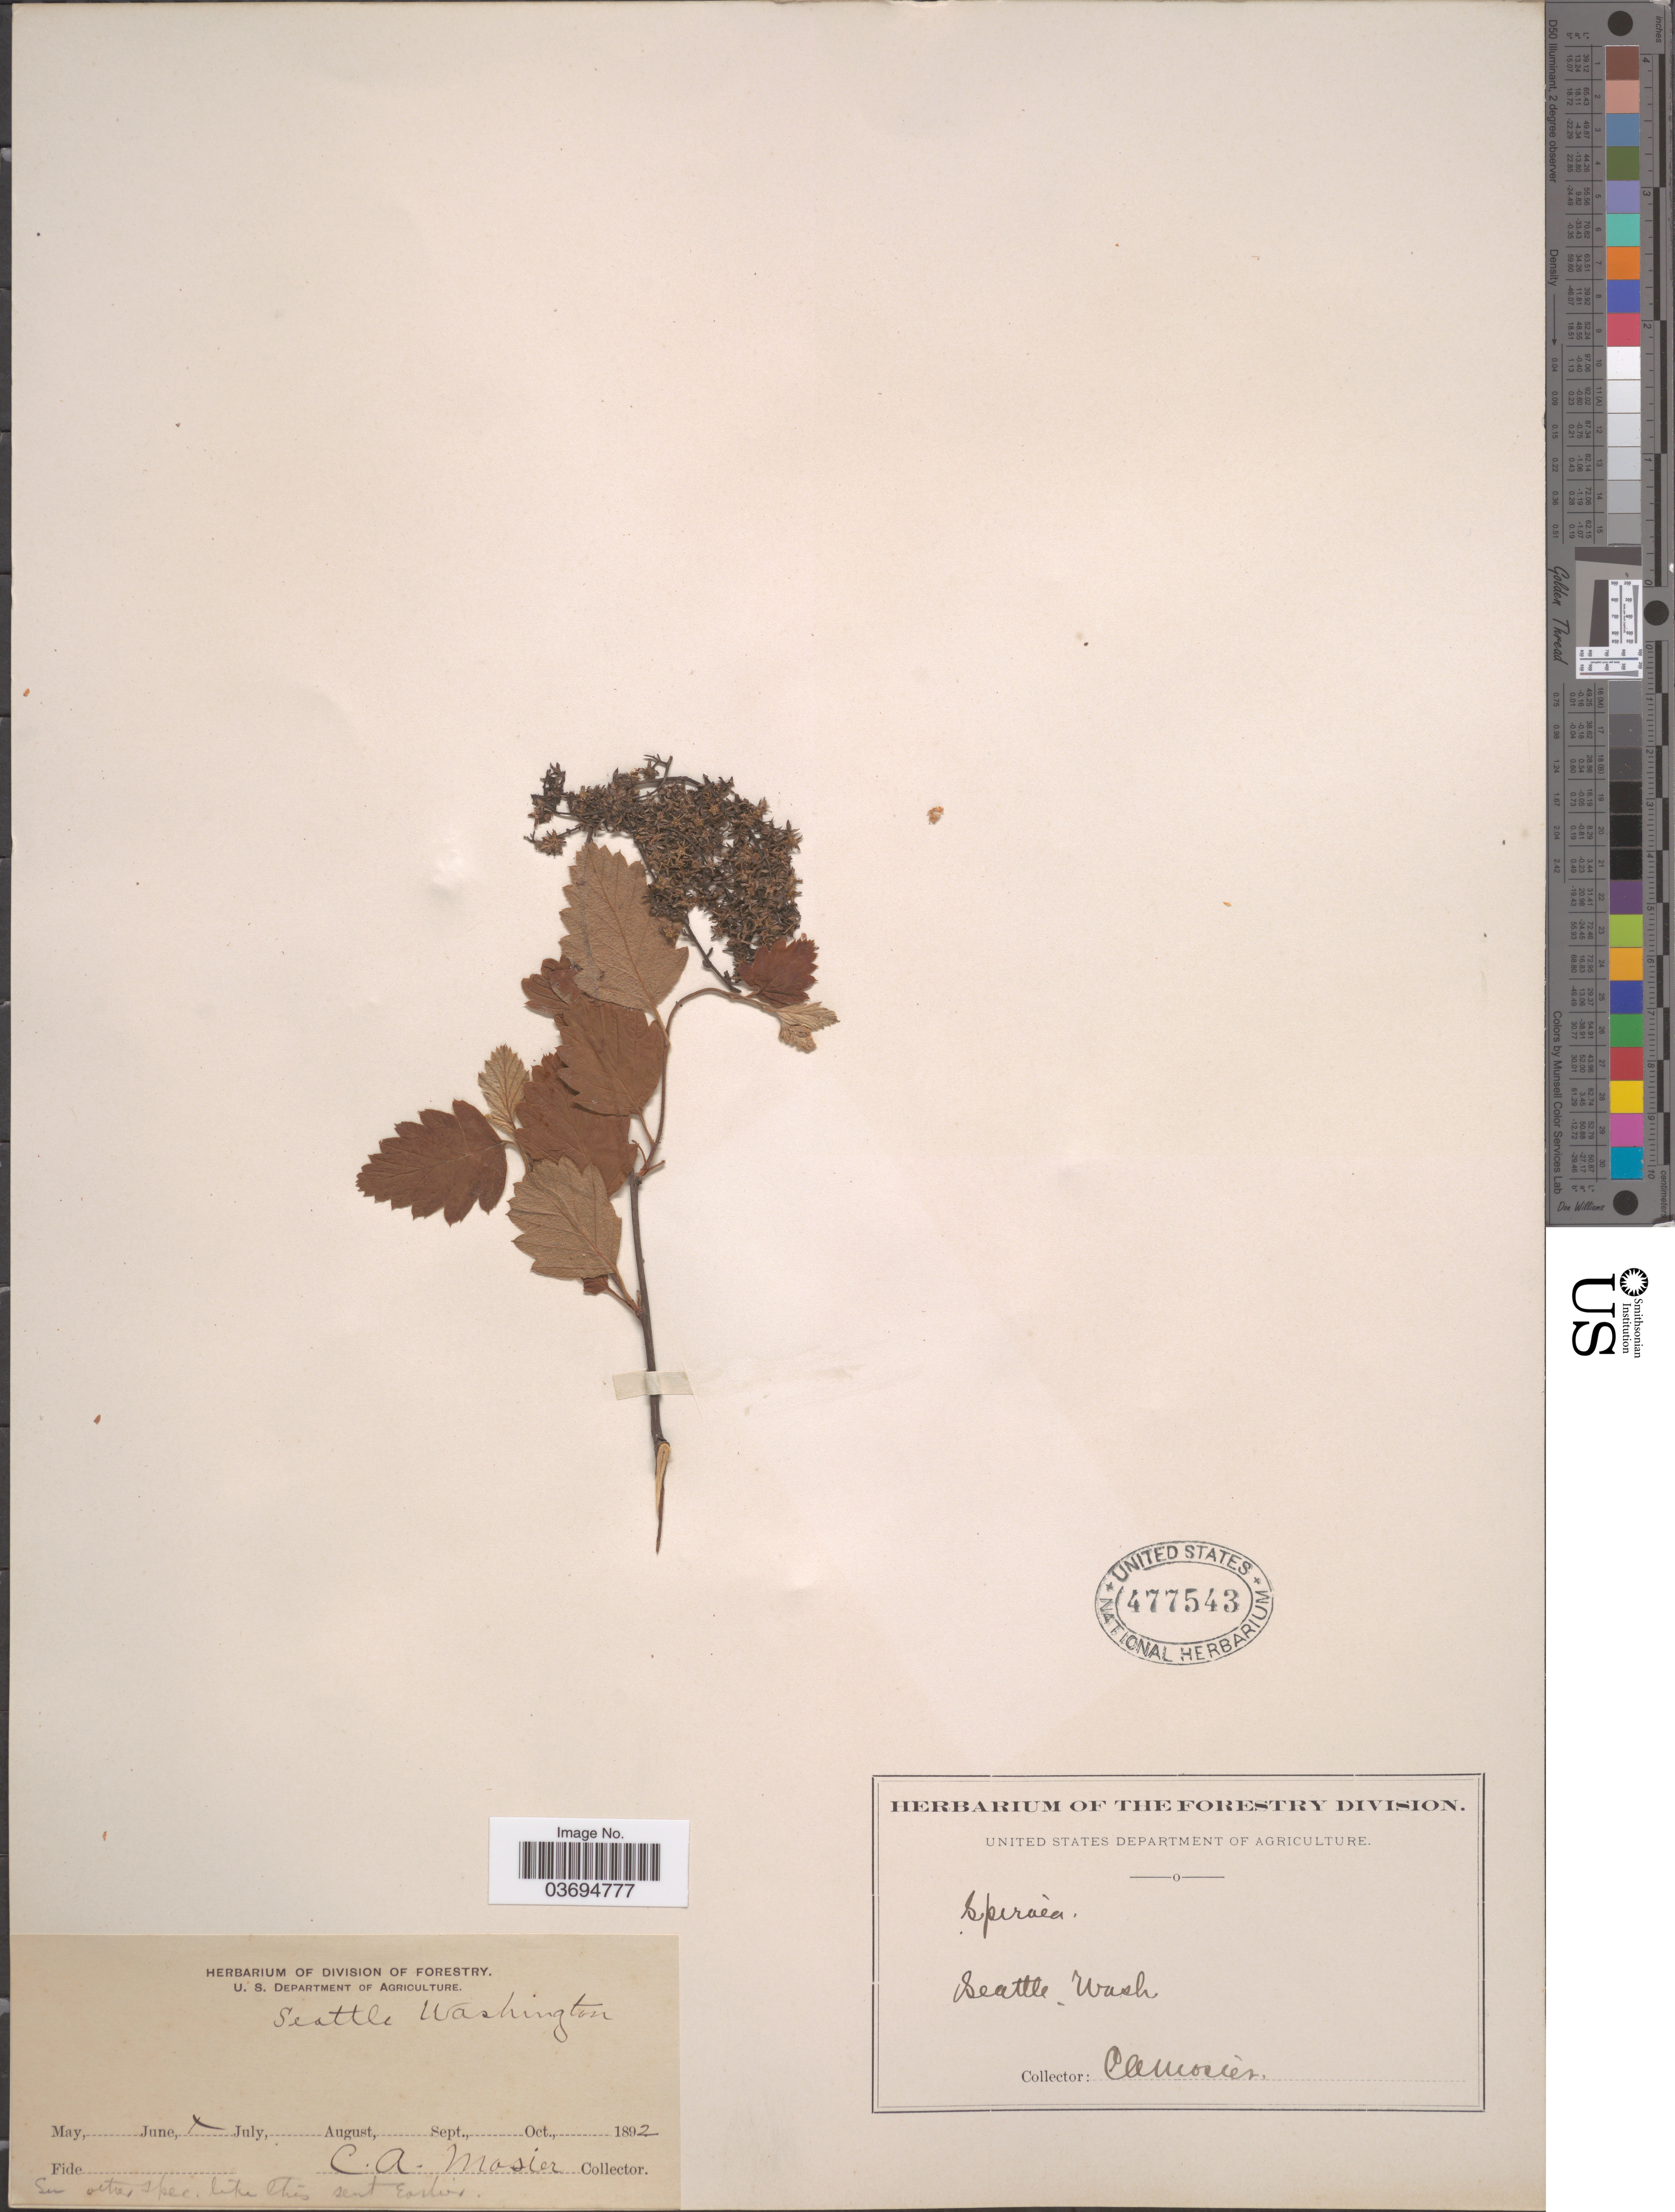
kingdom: Plantae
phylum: Tracheophyta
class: Magnoliopsida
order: Rosales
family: Rosaceae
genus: Holodiscus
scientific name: Holodiscus discolor var. discolor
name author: (Pursh) Maxim.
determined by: Strong, Mark T., (BOT), Smithsonian Institution - National Museum of Natural History (UNITED STATES)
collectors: C. A. Mosier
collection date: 1892-06-01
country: United States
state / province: Washington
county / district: King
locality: Seattle.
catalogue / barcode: US 477543